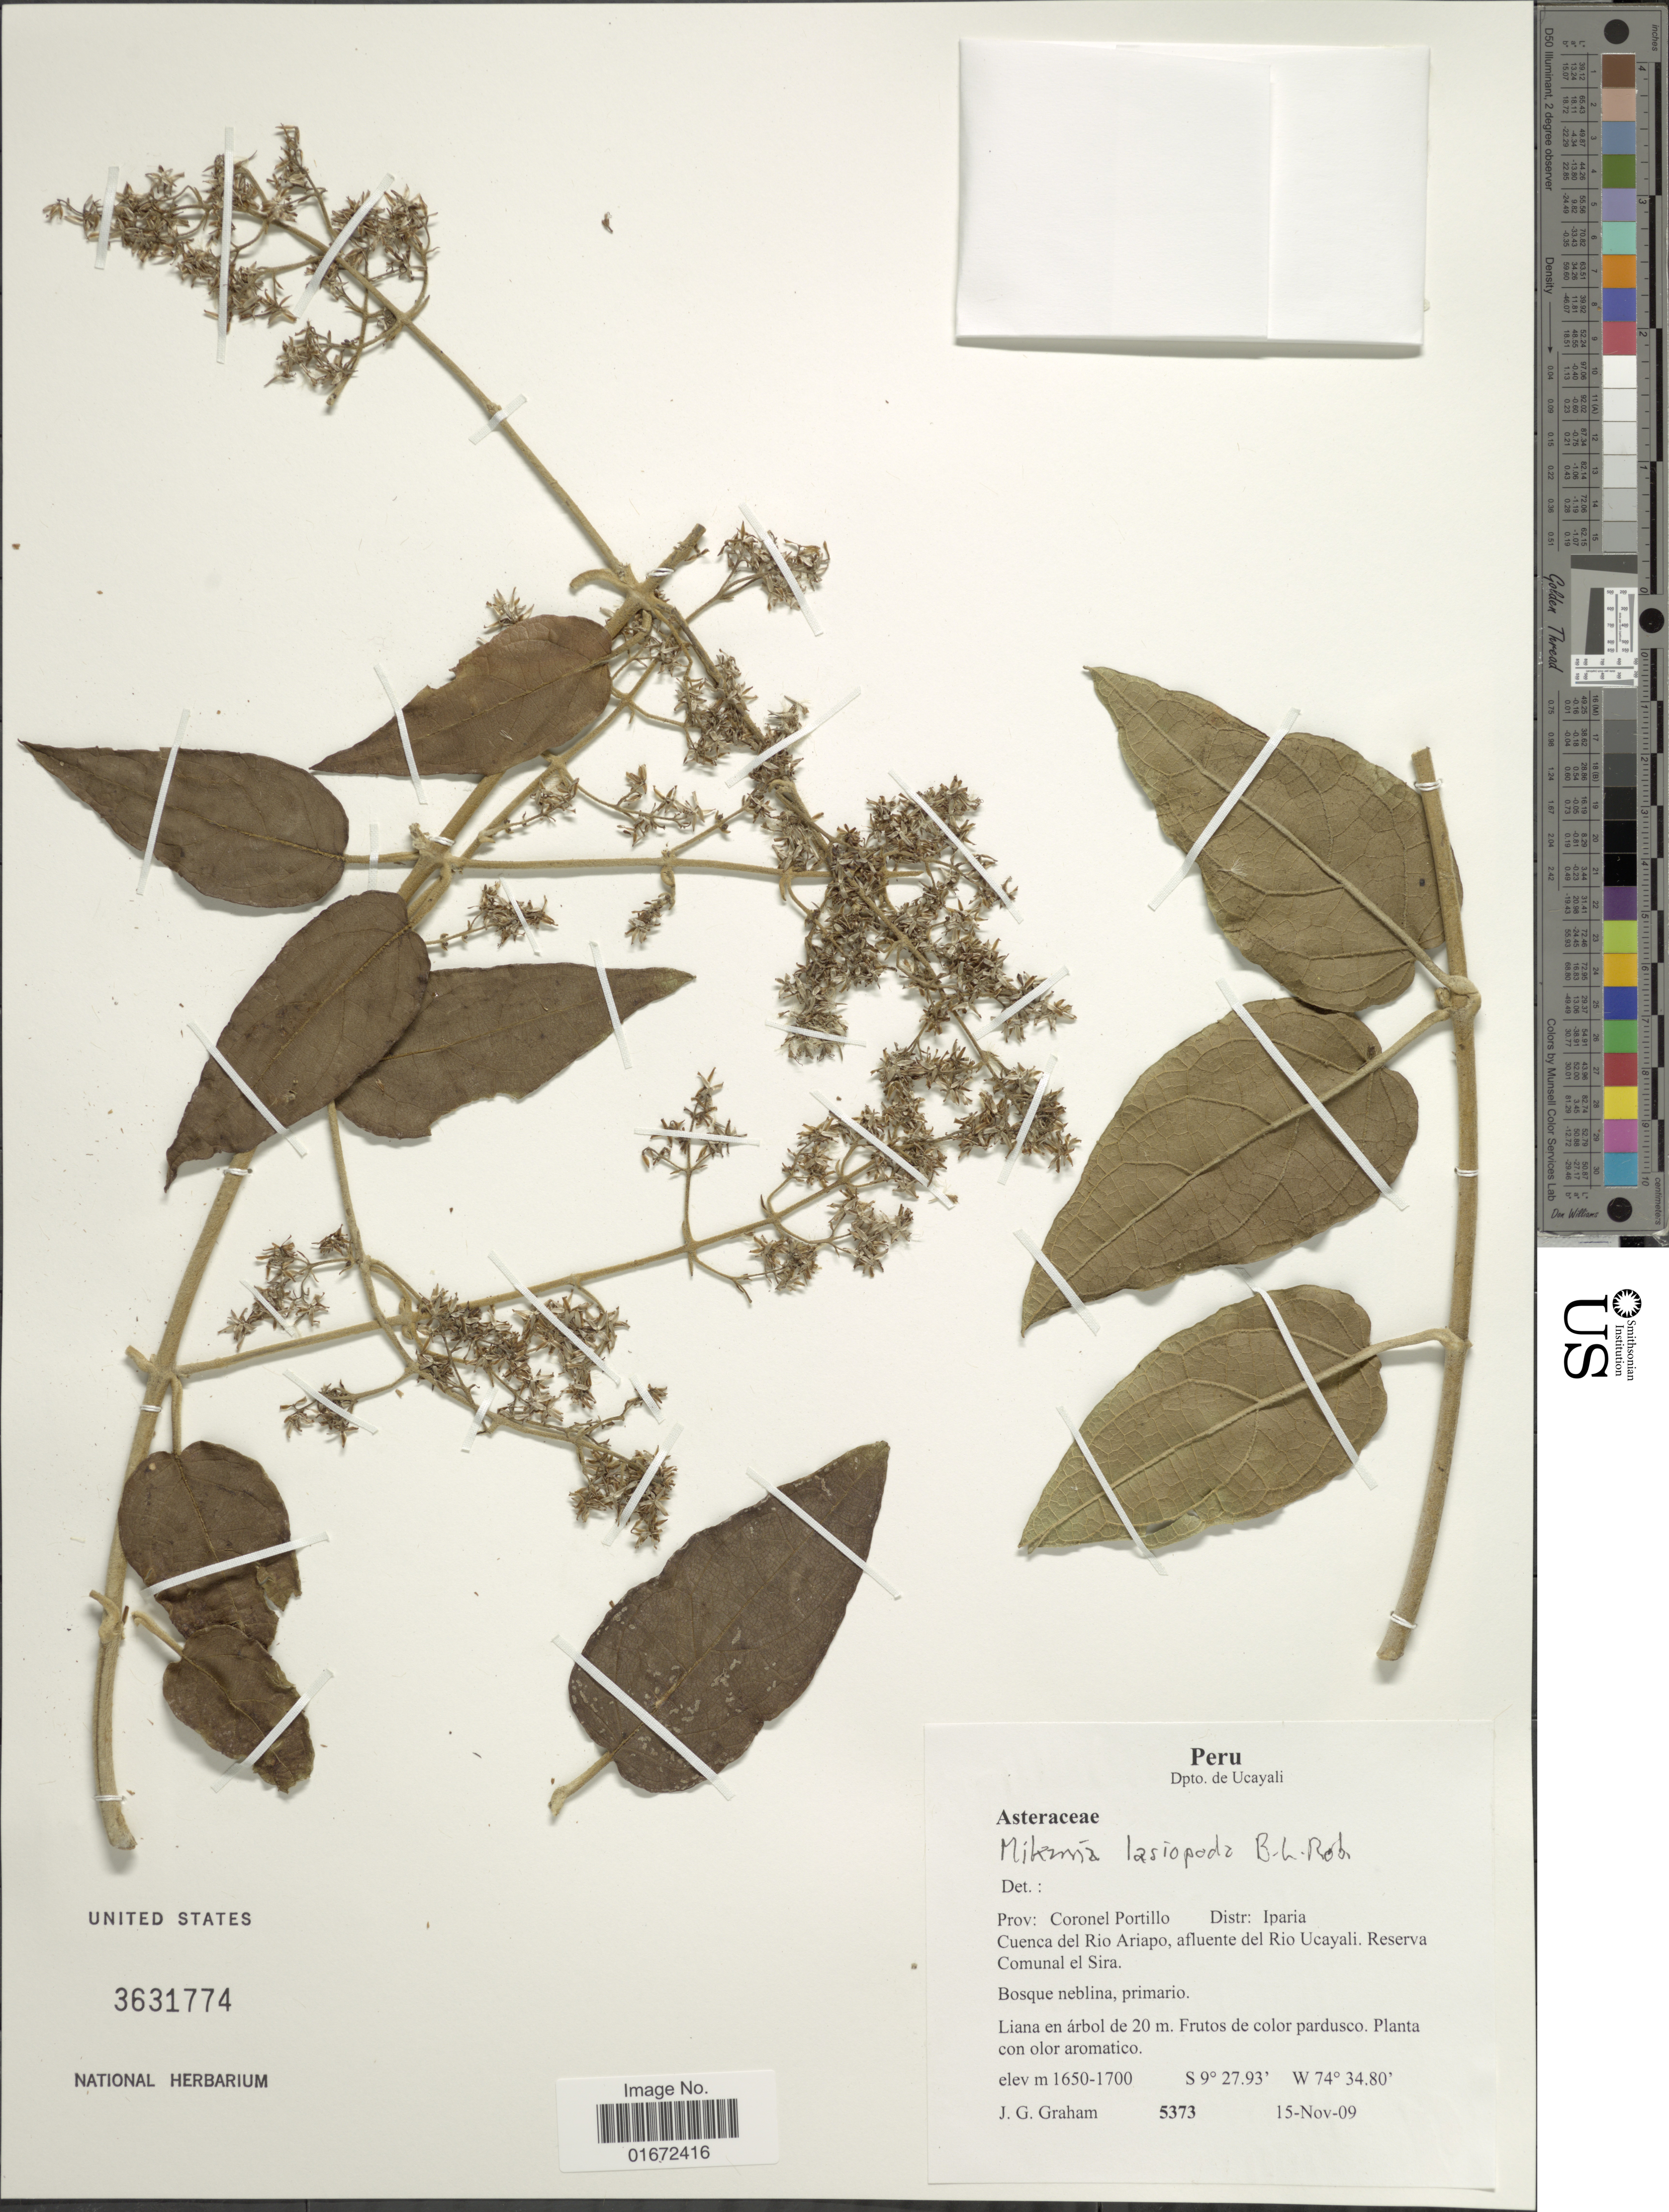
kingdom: Plantae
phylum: Tracheophyta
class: Magnoliopsida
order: Asterales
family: Asteraceae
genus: Mikania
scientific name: Mikania lasiopoda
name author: B.L. Rob.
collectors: J. Graham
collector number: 5373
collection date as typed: Transcribed d/m/y: 15/11/9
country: Peru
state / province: Ucayali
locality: Dpto de Ucayali. Prov: Coronel Portillo. Distr: Iparia. Cuenca del Rio Ariapo, alfuente del Rio Ucayali. Reserva Comunal el Sira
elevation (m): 1650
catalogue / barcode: US 3631774